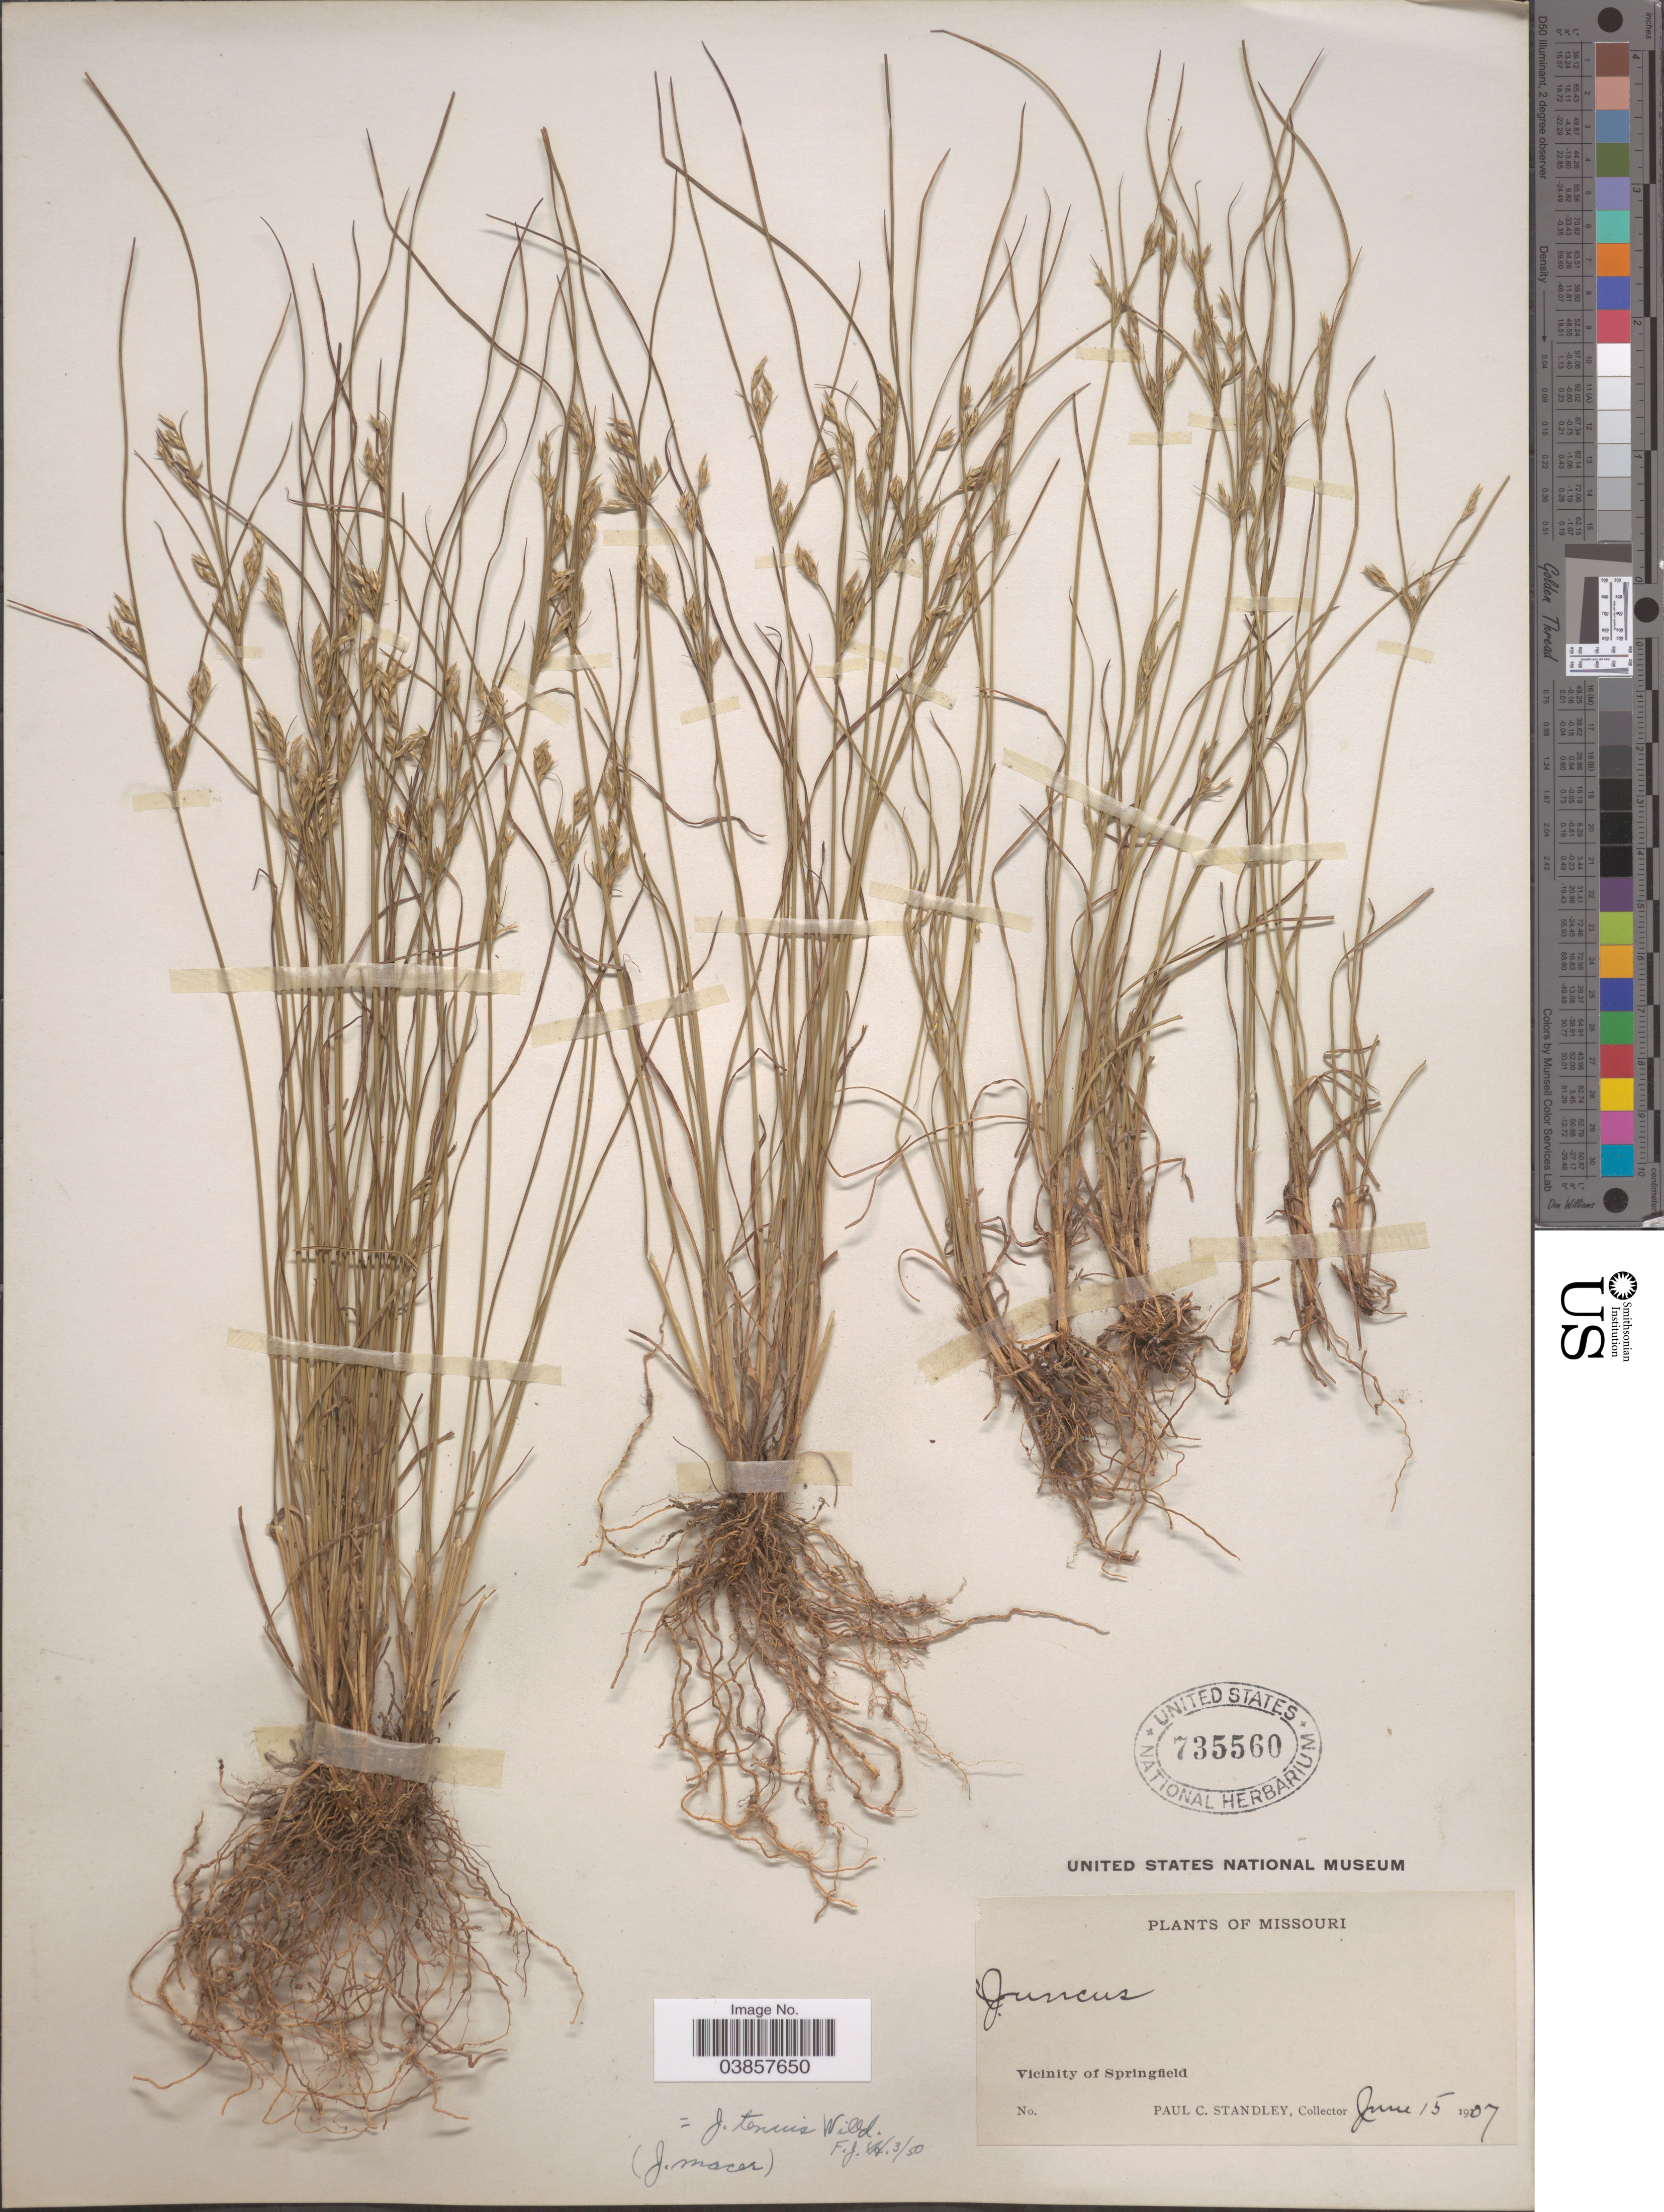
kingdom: Plantae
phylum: Tracheophyta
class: Liliopsida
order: Poales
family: Juncaceae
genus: Juncus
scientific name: Juncus tenuis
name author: Willd.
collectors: P. C. Standley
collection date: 1907-06-15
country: United States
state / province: Missouri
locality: Vicinity of Springfield.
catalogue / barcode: US 735560